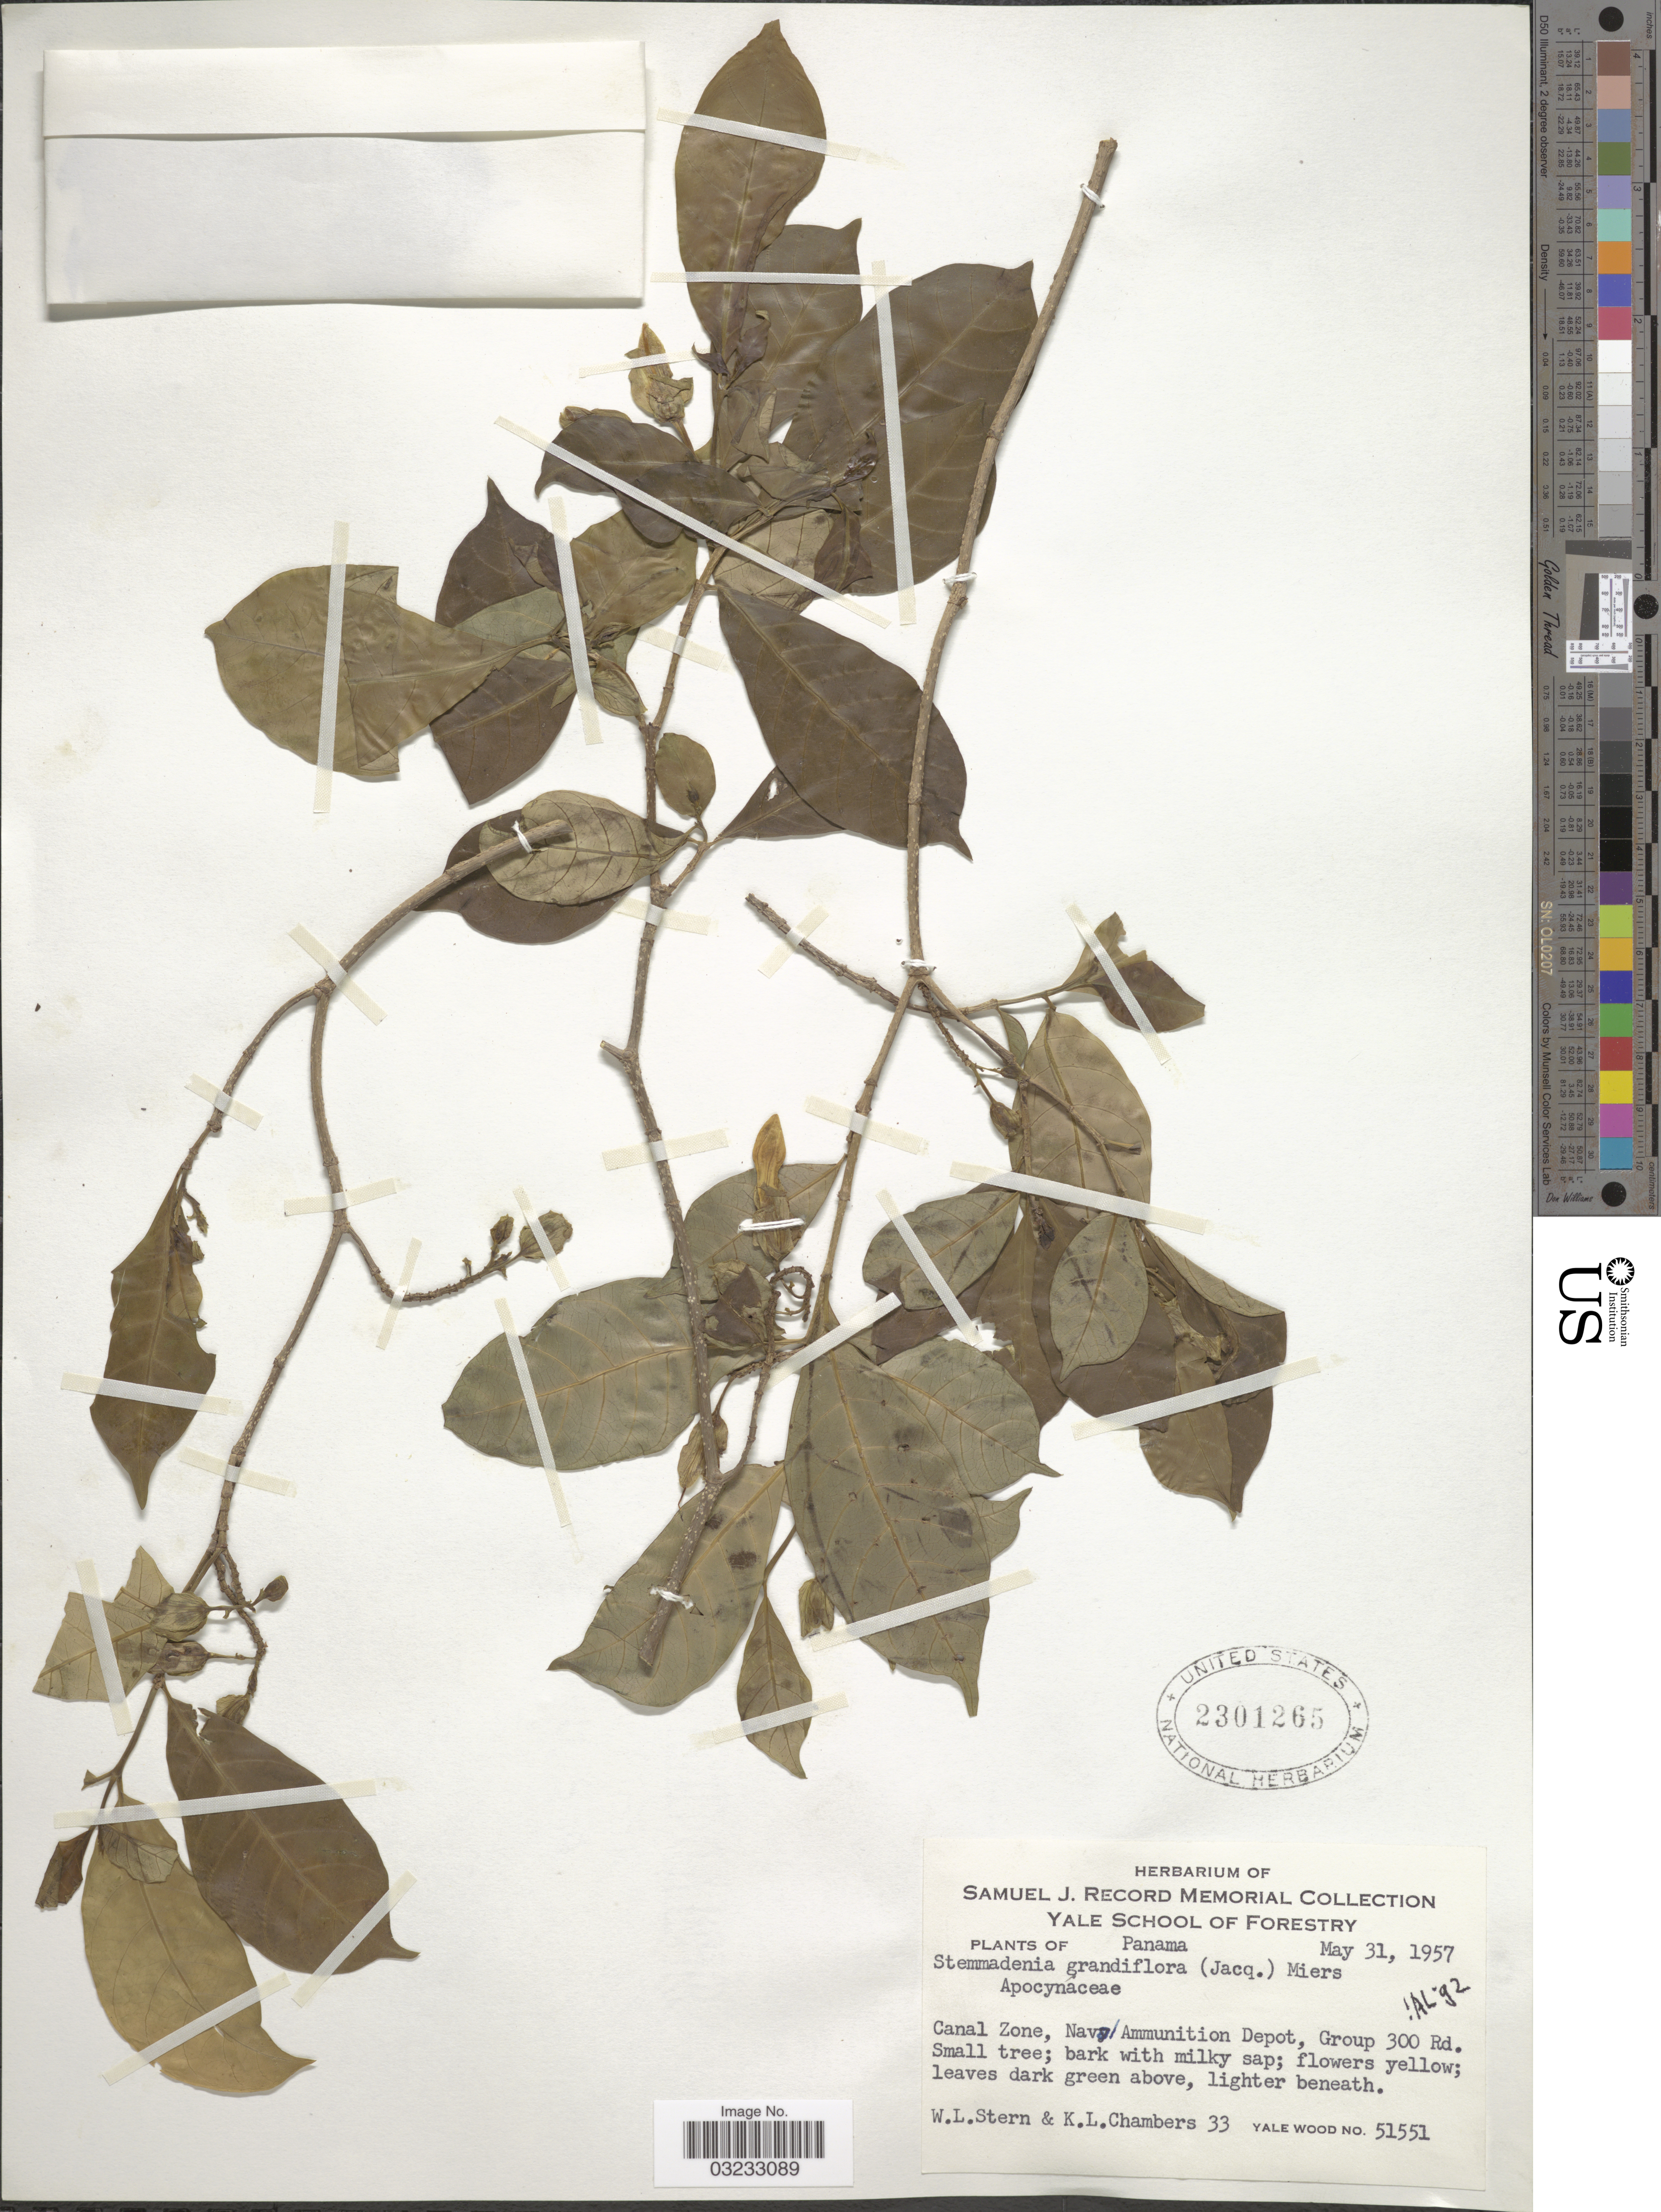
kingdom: Plantae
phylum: Tracheophyta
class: Magnoliopsida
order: Gentianales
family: Apocynaceae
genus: Stemmadenia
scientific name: Stemmadenia grandiflora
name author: (Jacq.) Miers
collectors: W. L. Stern & K. Chambers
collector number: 33/51551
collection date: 1957-05-31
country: Panama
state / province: Colón / Panamá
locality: Canal Zone, Navy/ Ammunition Depot, Group 300 Rd.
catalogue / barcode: US 2301265